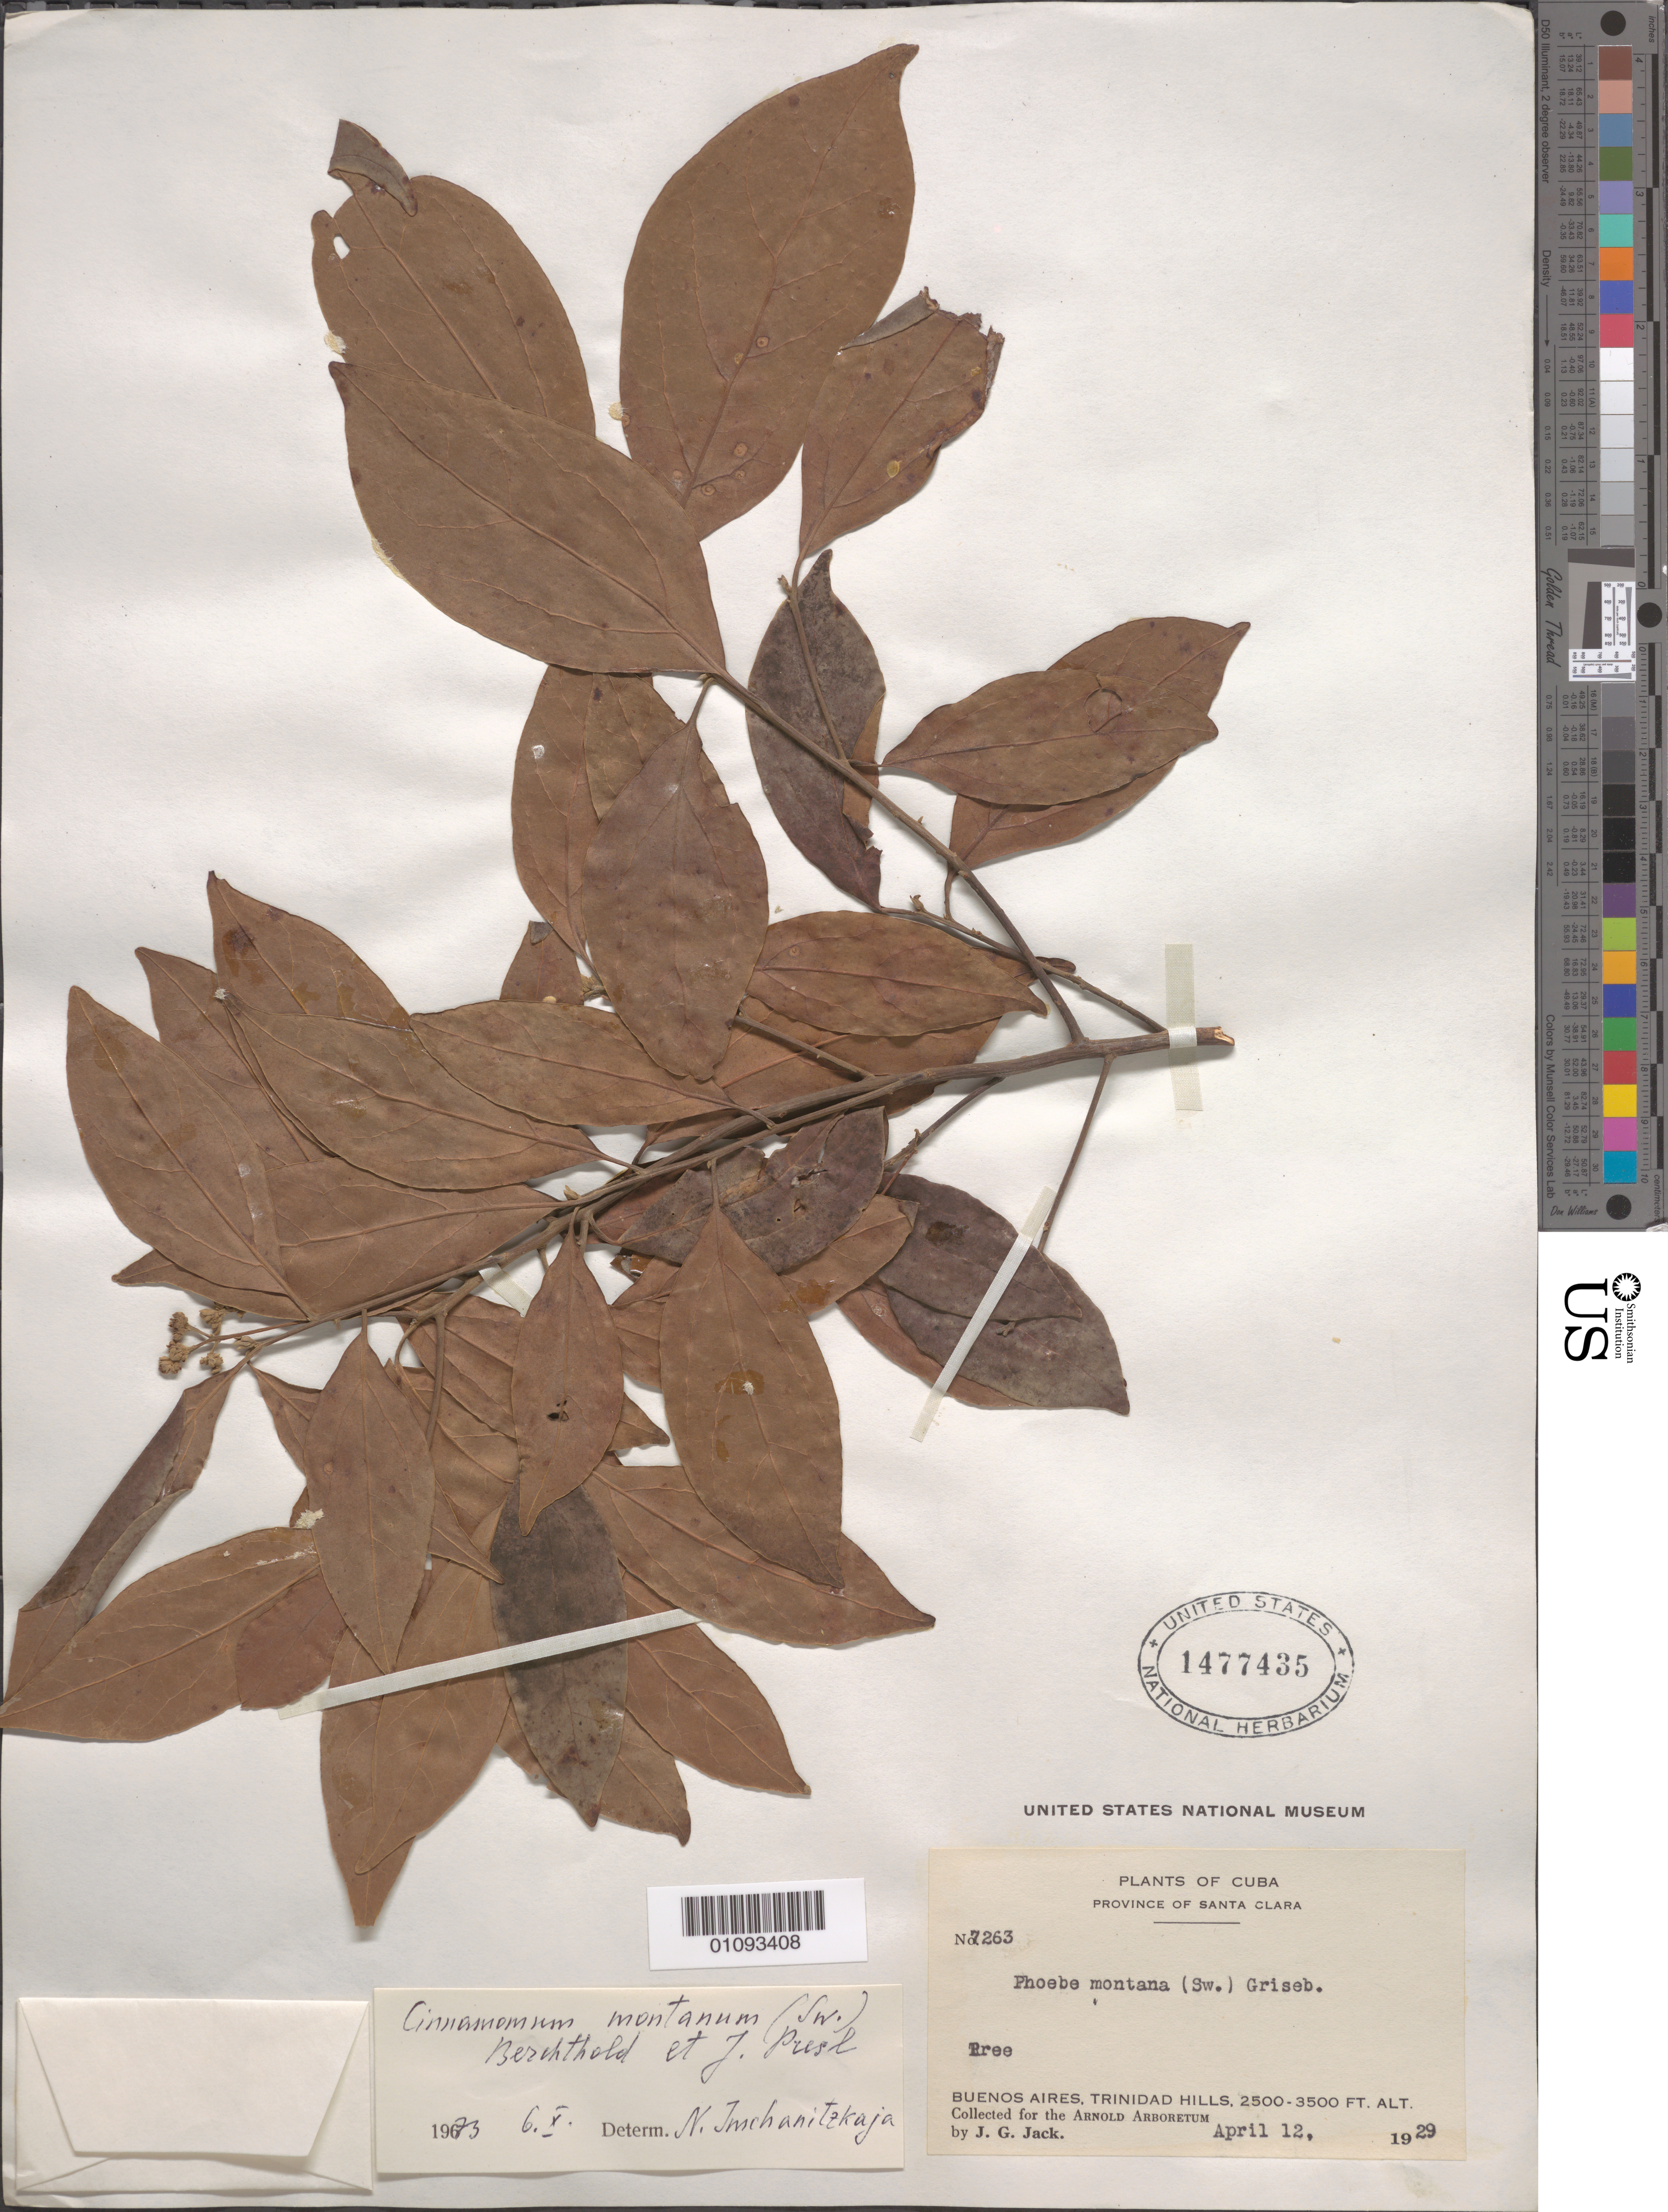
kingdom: Plantae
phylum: Tracheophyta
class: Magnoliopsida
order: Laurales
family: Lauraceae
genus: Cinnamomum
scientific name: Cinnamomum montanum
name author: (Sw.) J. Presl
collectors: J. G. Jack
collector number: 7263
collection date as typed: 12 Apr 1929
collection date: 1929-04-12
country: Cuba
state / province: Matanzas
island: Cuba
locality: Buenos Aires, Trinidad Hills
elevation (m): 762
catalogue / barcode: US 1477435